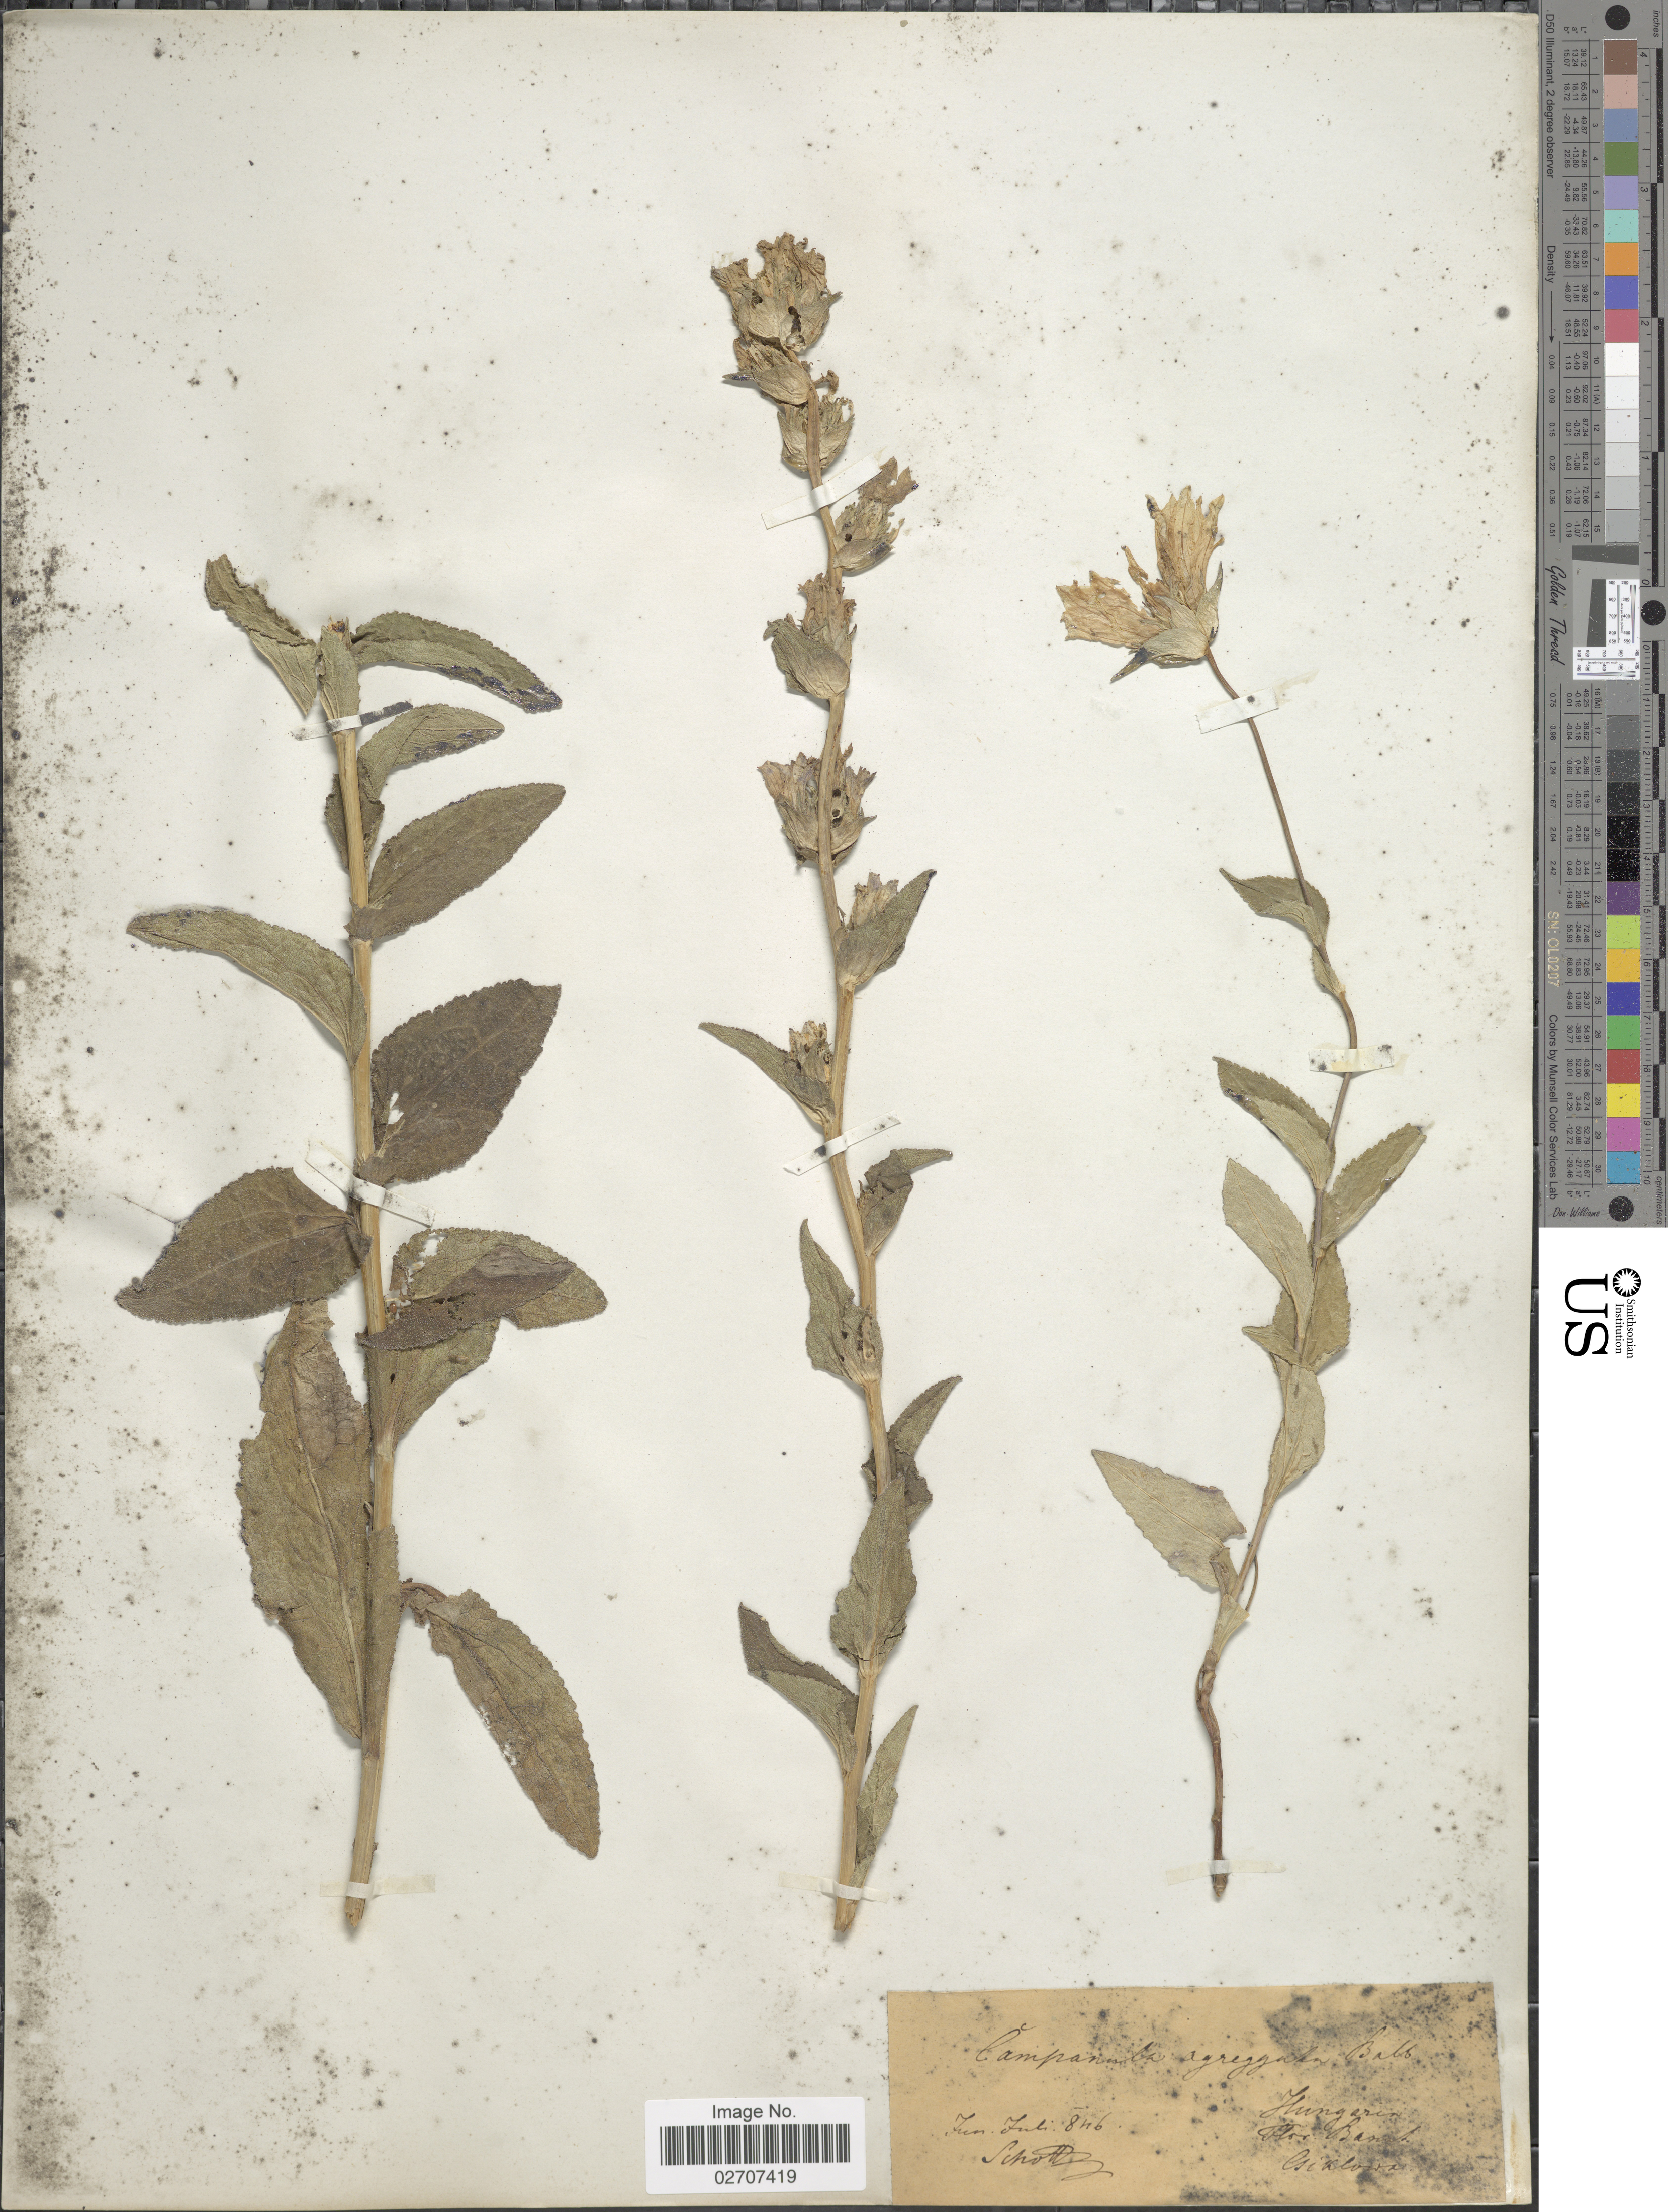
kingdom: Plantae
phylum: Tracheophyta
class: Magnoliopsida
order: Asterales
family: Campanulaceae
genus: Campanula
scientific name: Campanula aggregata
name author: Willd.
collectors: Schott, --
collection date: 1846-06/1846-07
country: Romania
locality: Hungaria. Flor. Banat. Oravicza.